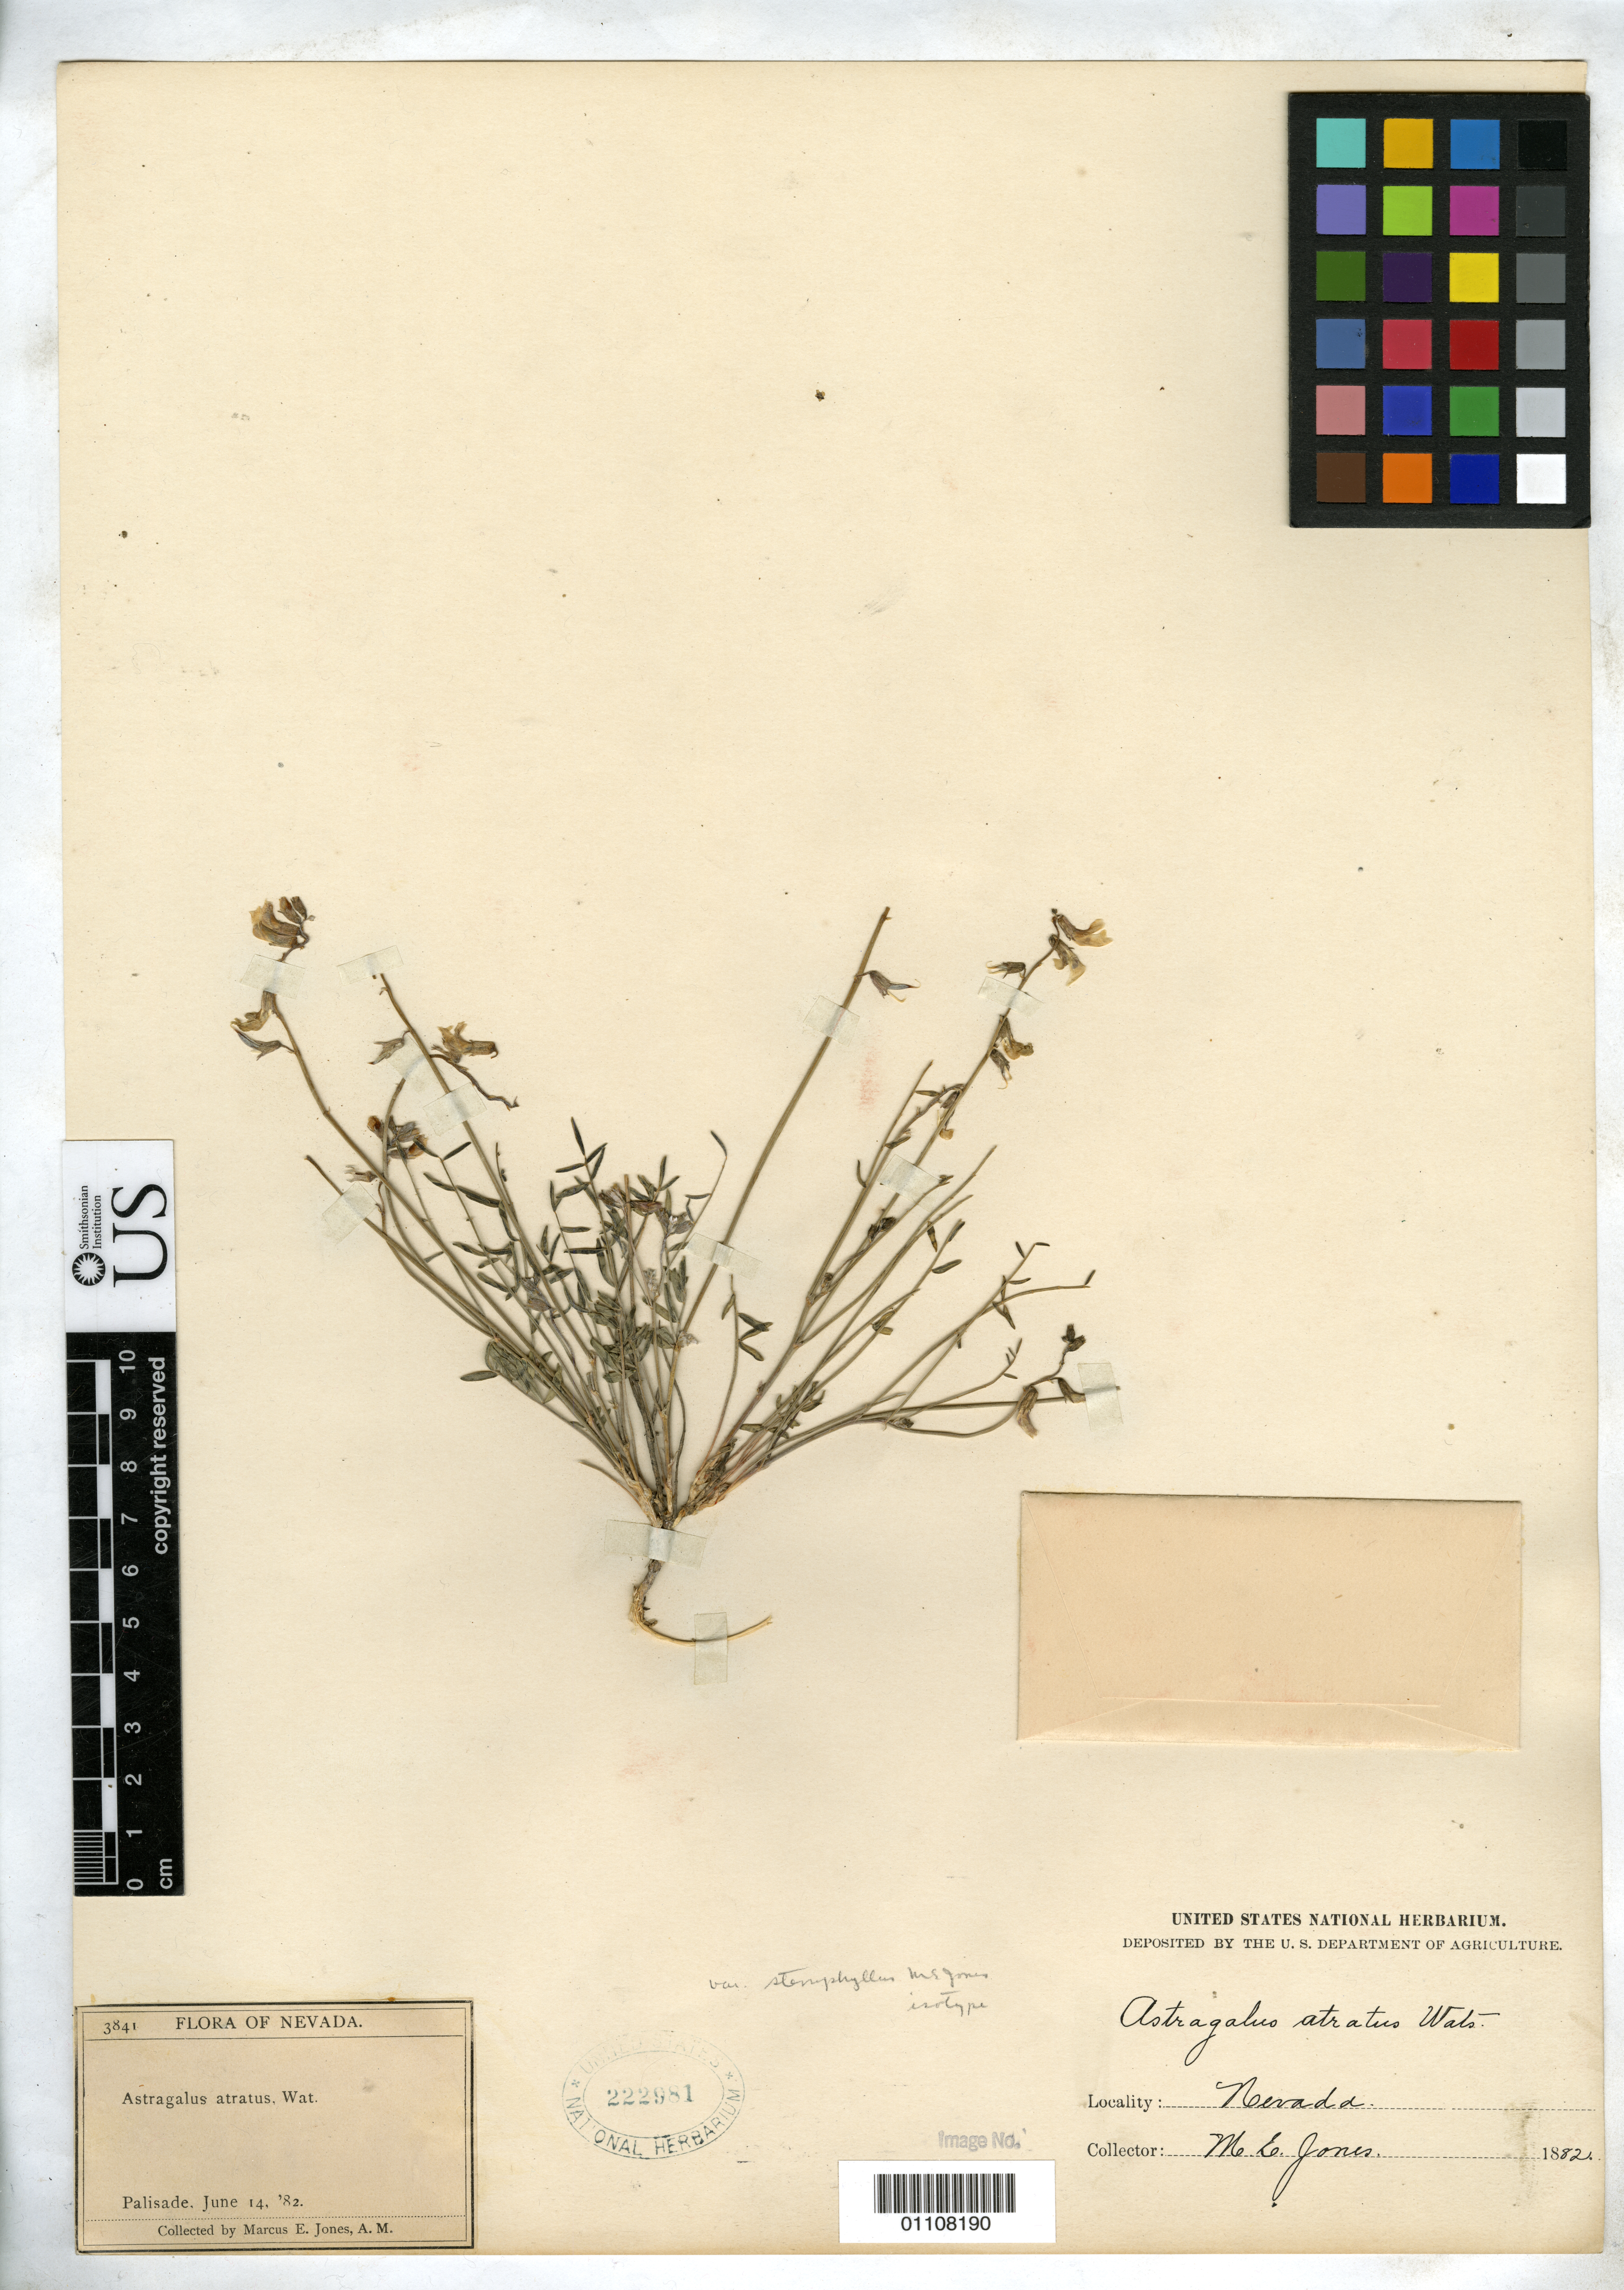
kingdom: Plantae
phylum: Tracheophyta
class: Magnoliopsida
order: Fabales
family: Fabaceae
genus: Astragalus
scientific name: Astragalus atratus var. stenophyllus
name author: M.E. Jones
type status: Possible Isotype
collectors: M. E. Jones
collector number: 3841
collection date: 1882-06-14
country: United States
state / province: Nevada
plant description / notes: Protologue cites collection number 3840 (as on other US specimens); this specimen numbered 3841 but with same date & locality as type collection.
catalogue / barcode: US 222981